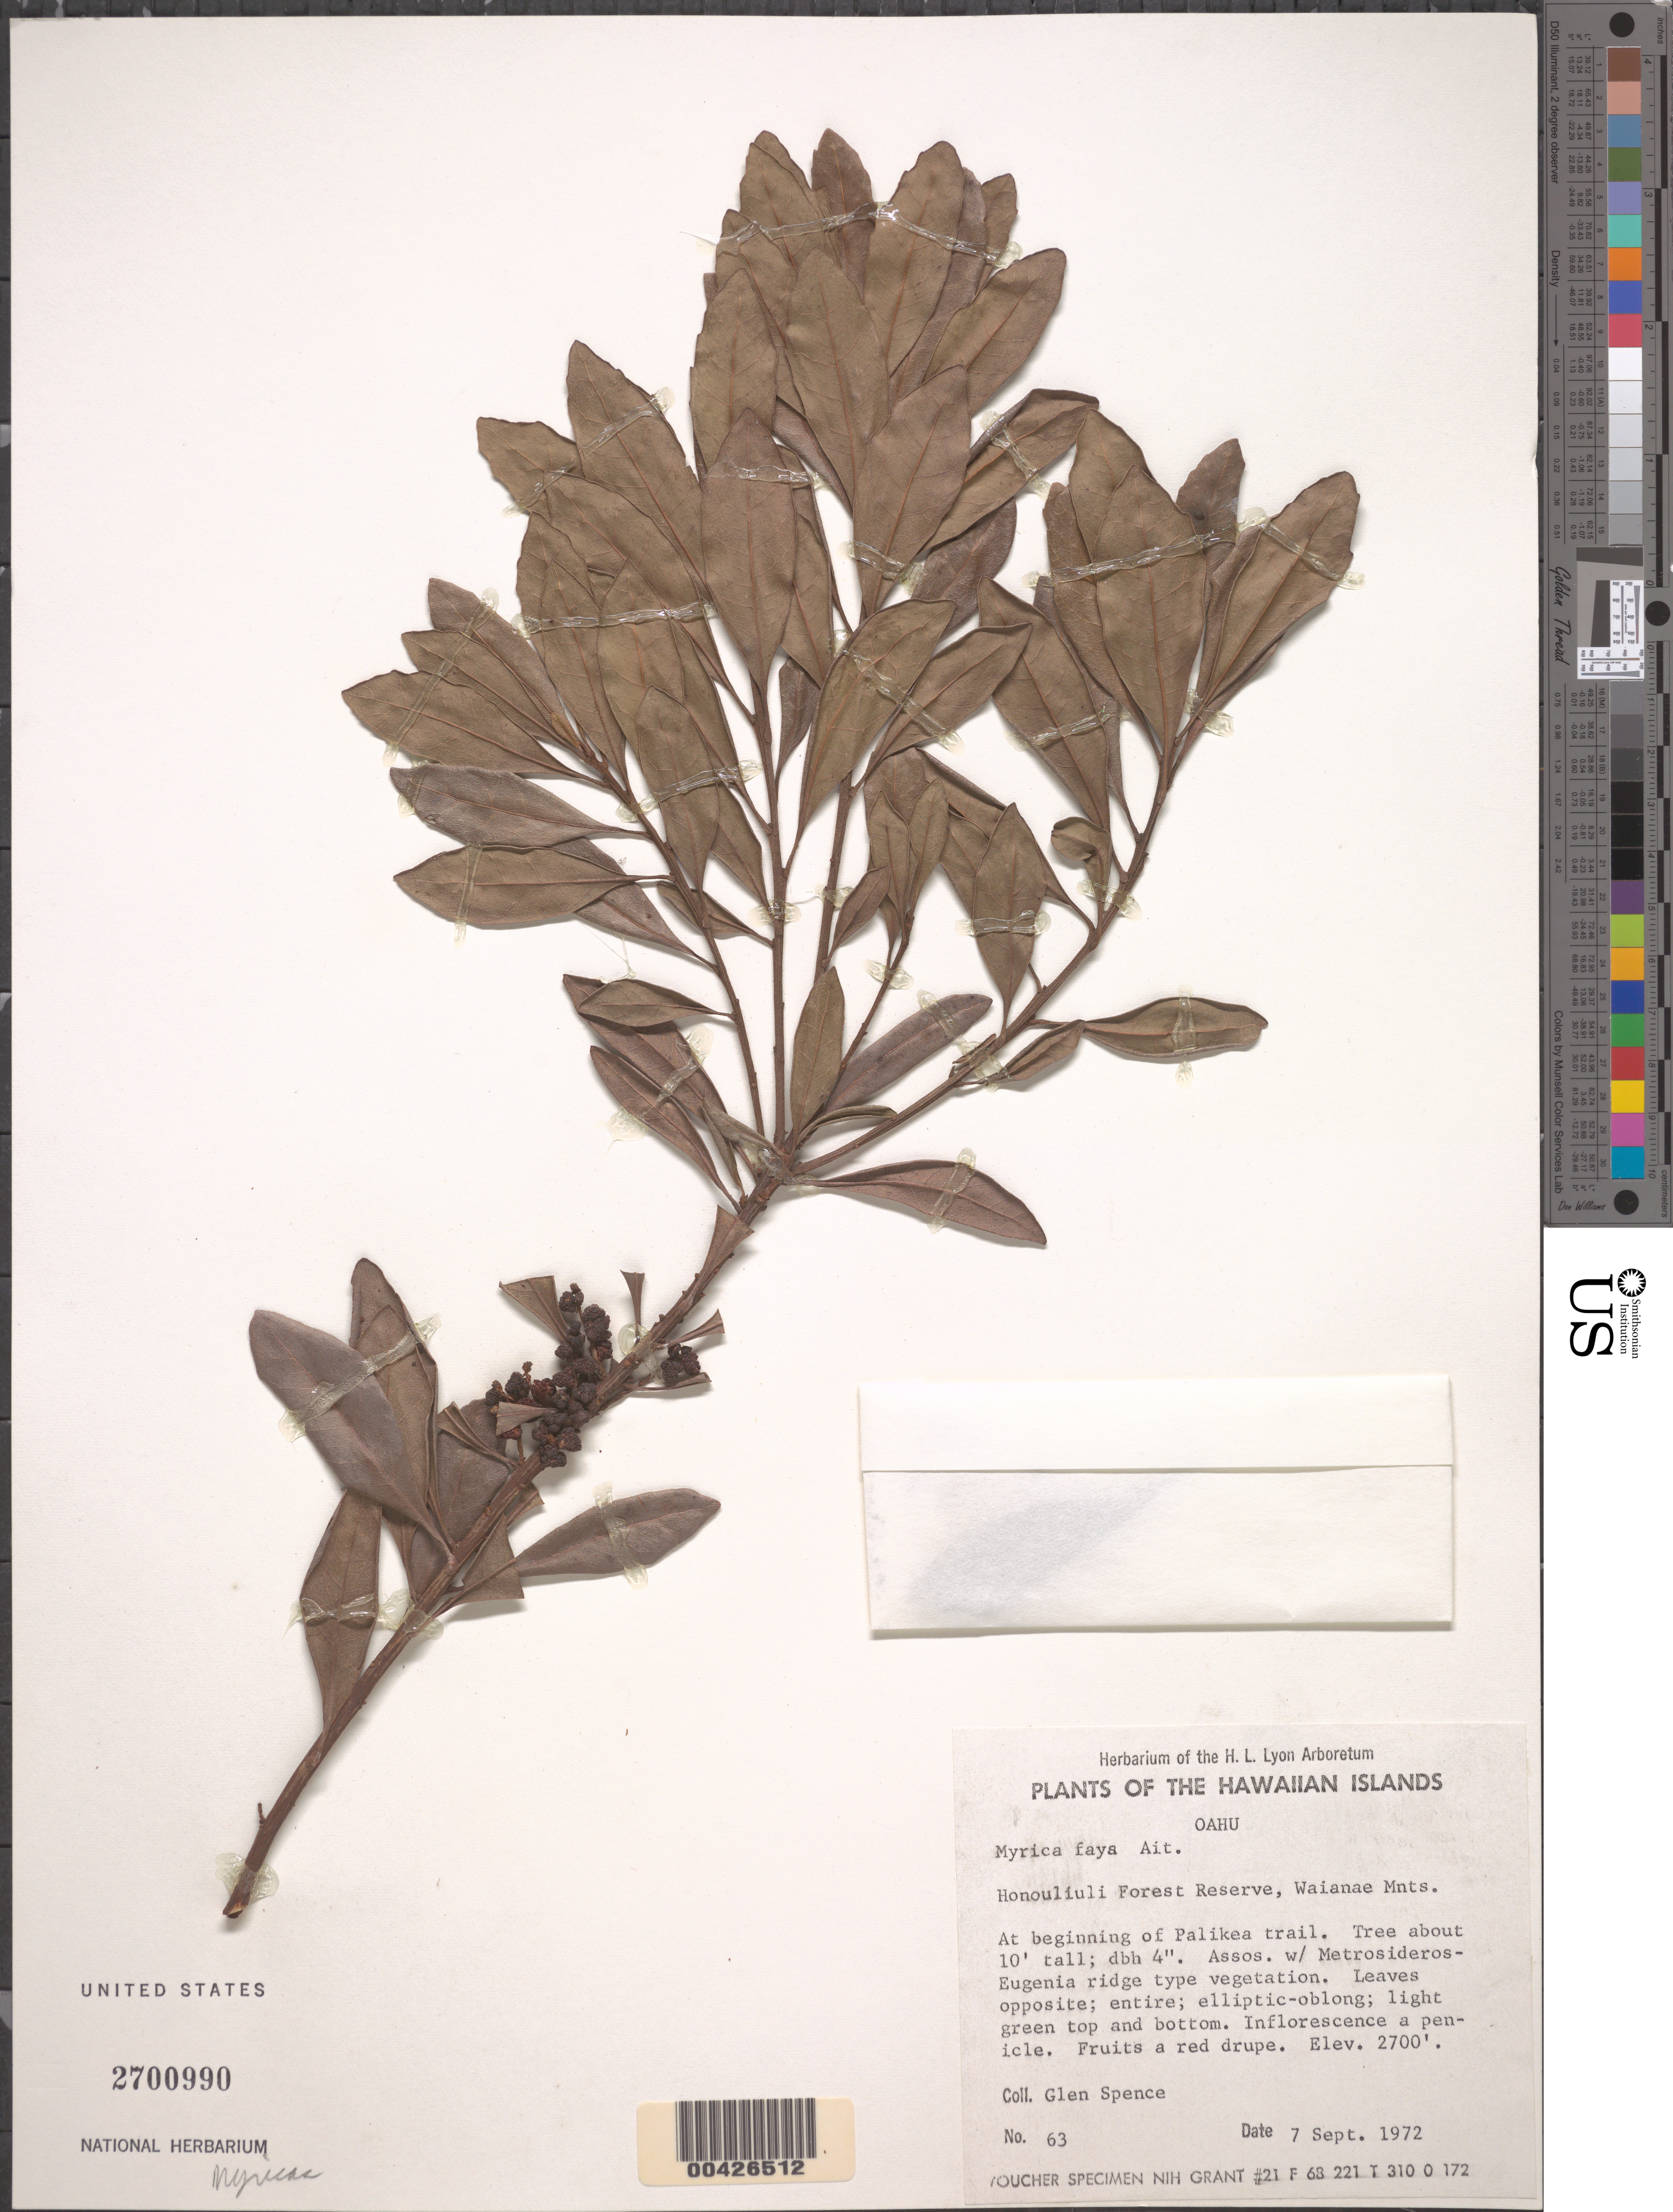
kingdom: Plantae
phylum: Tracheophyta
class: Magnoliopsida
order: Fagales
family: Myricaceae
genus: Morella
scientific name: Morella faya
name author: (Aiton) Wilbur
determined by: Wagner, W. L., (BOT), Smithsonian Institution - National Museum of Natural History (UNITED STATES)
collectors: G. Spence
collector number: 63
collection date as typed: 7 Sep 1972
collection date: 1972-09-07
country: United States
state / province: Hawaii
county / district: Honolulu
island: Oahu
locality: Honoliuli Forest Reserve, Waianae Mountains. At beginning of Pa-likea trail.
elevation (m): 8858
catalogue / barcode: US 2700990